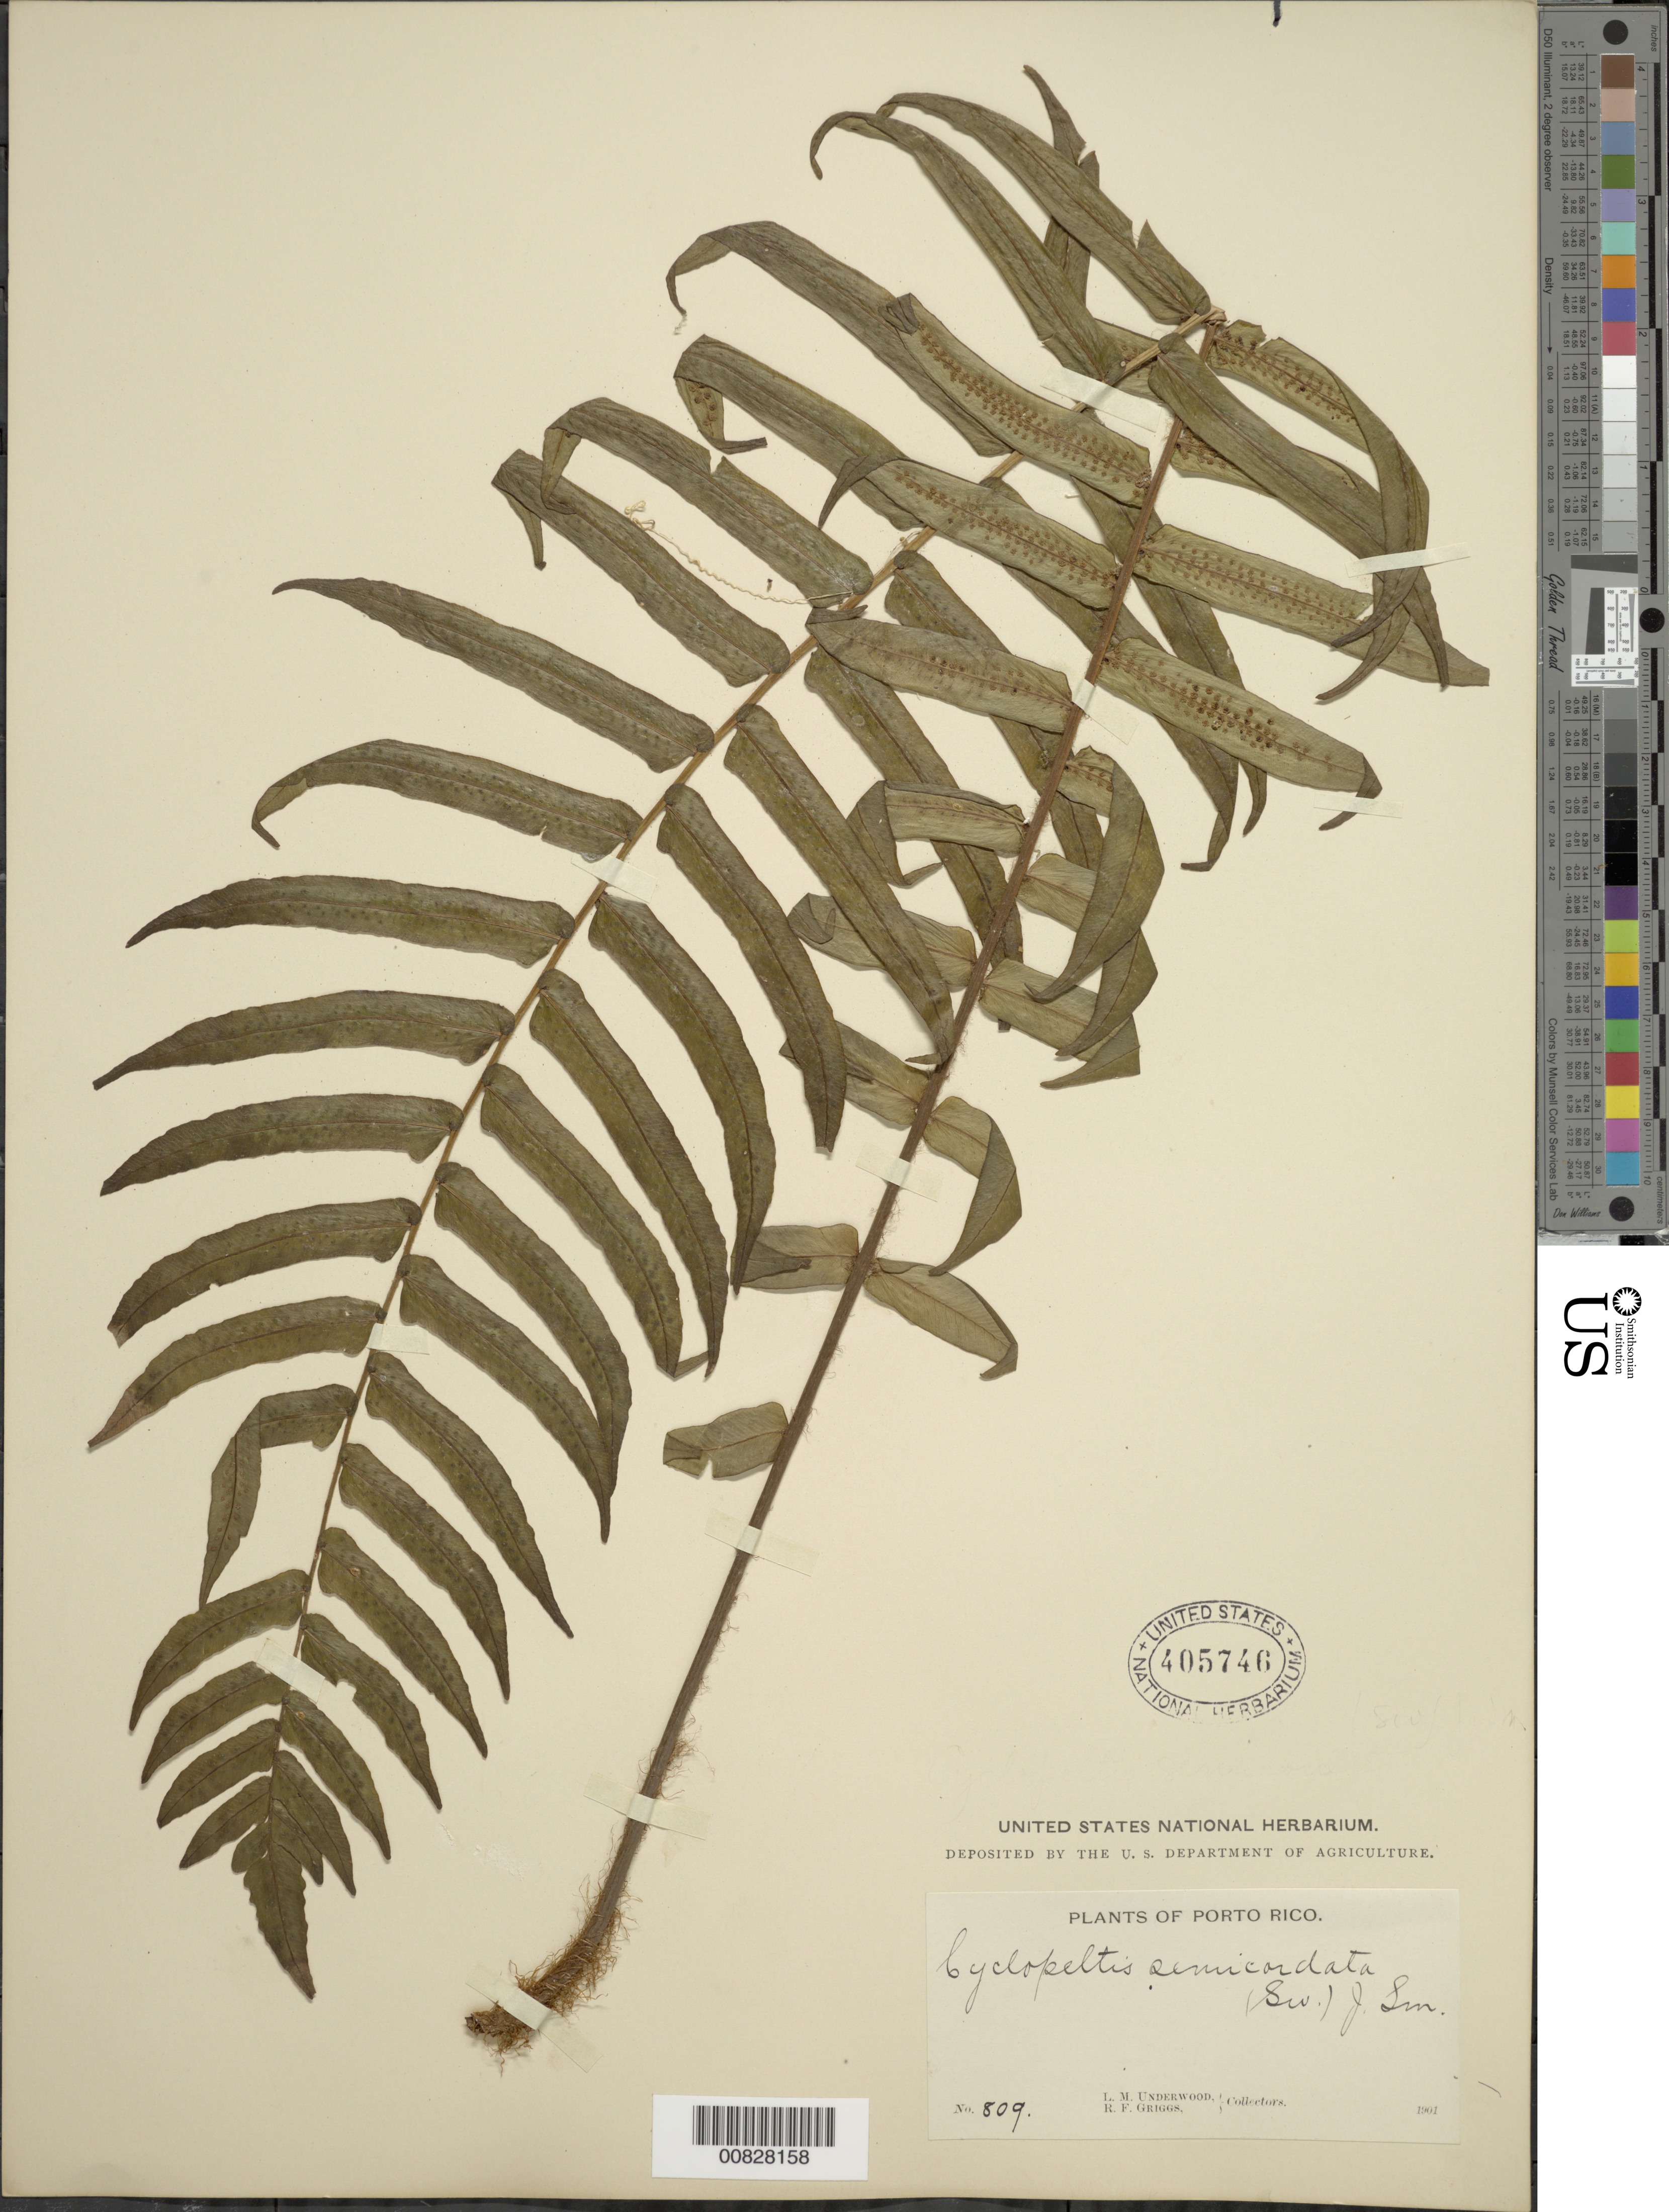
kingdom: Plantae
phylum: Tracheophyta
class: Polypodiopsida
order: Polypodiales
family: Lomariopsidaceae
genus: Cyclopeltis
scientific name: Cyclopeltis semicordata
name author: (Sw.) J. Sm.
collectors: L. M. Underwood & R. F. Griggs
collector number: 809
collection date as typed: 13 Jul 1901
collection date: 1901-07-13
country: Puerto Rico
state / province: Utuado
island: Puerto Rico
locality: Utuado to Arceibo road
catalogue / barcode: US 405746